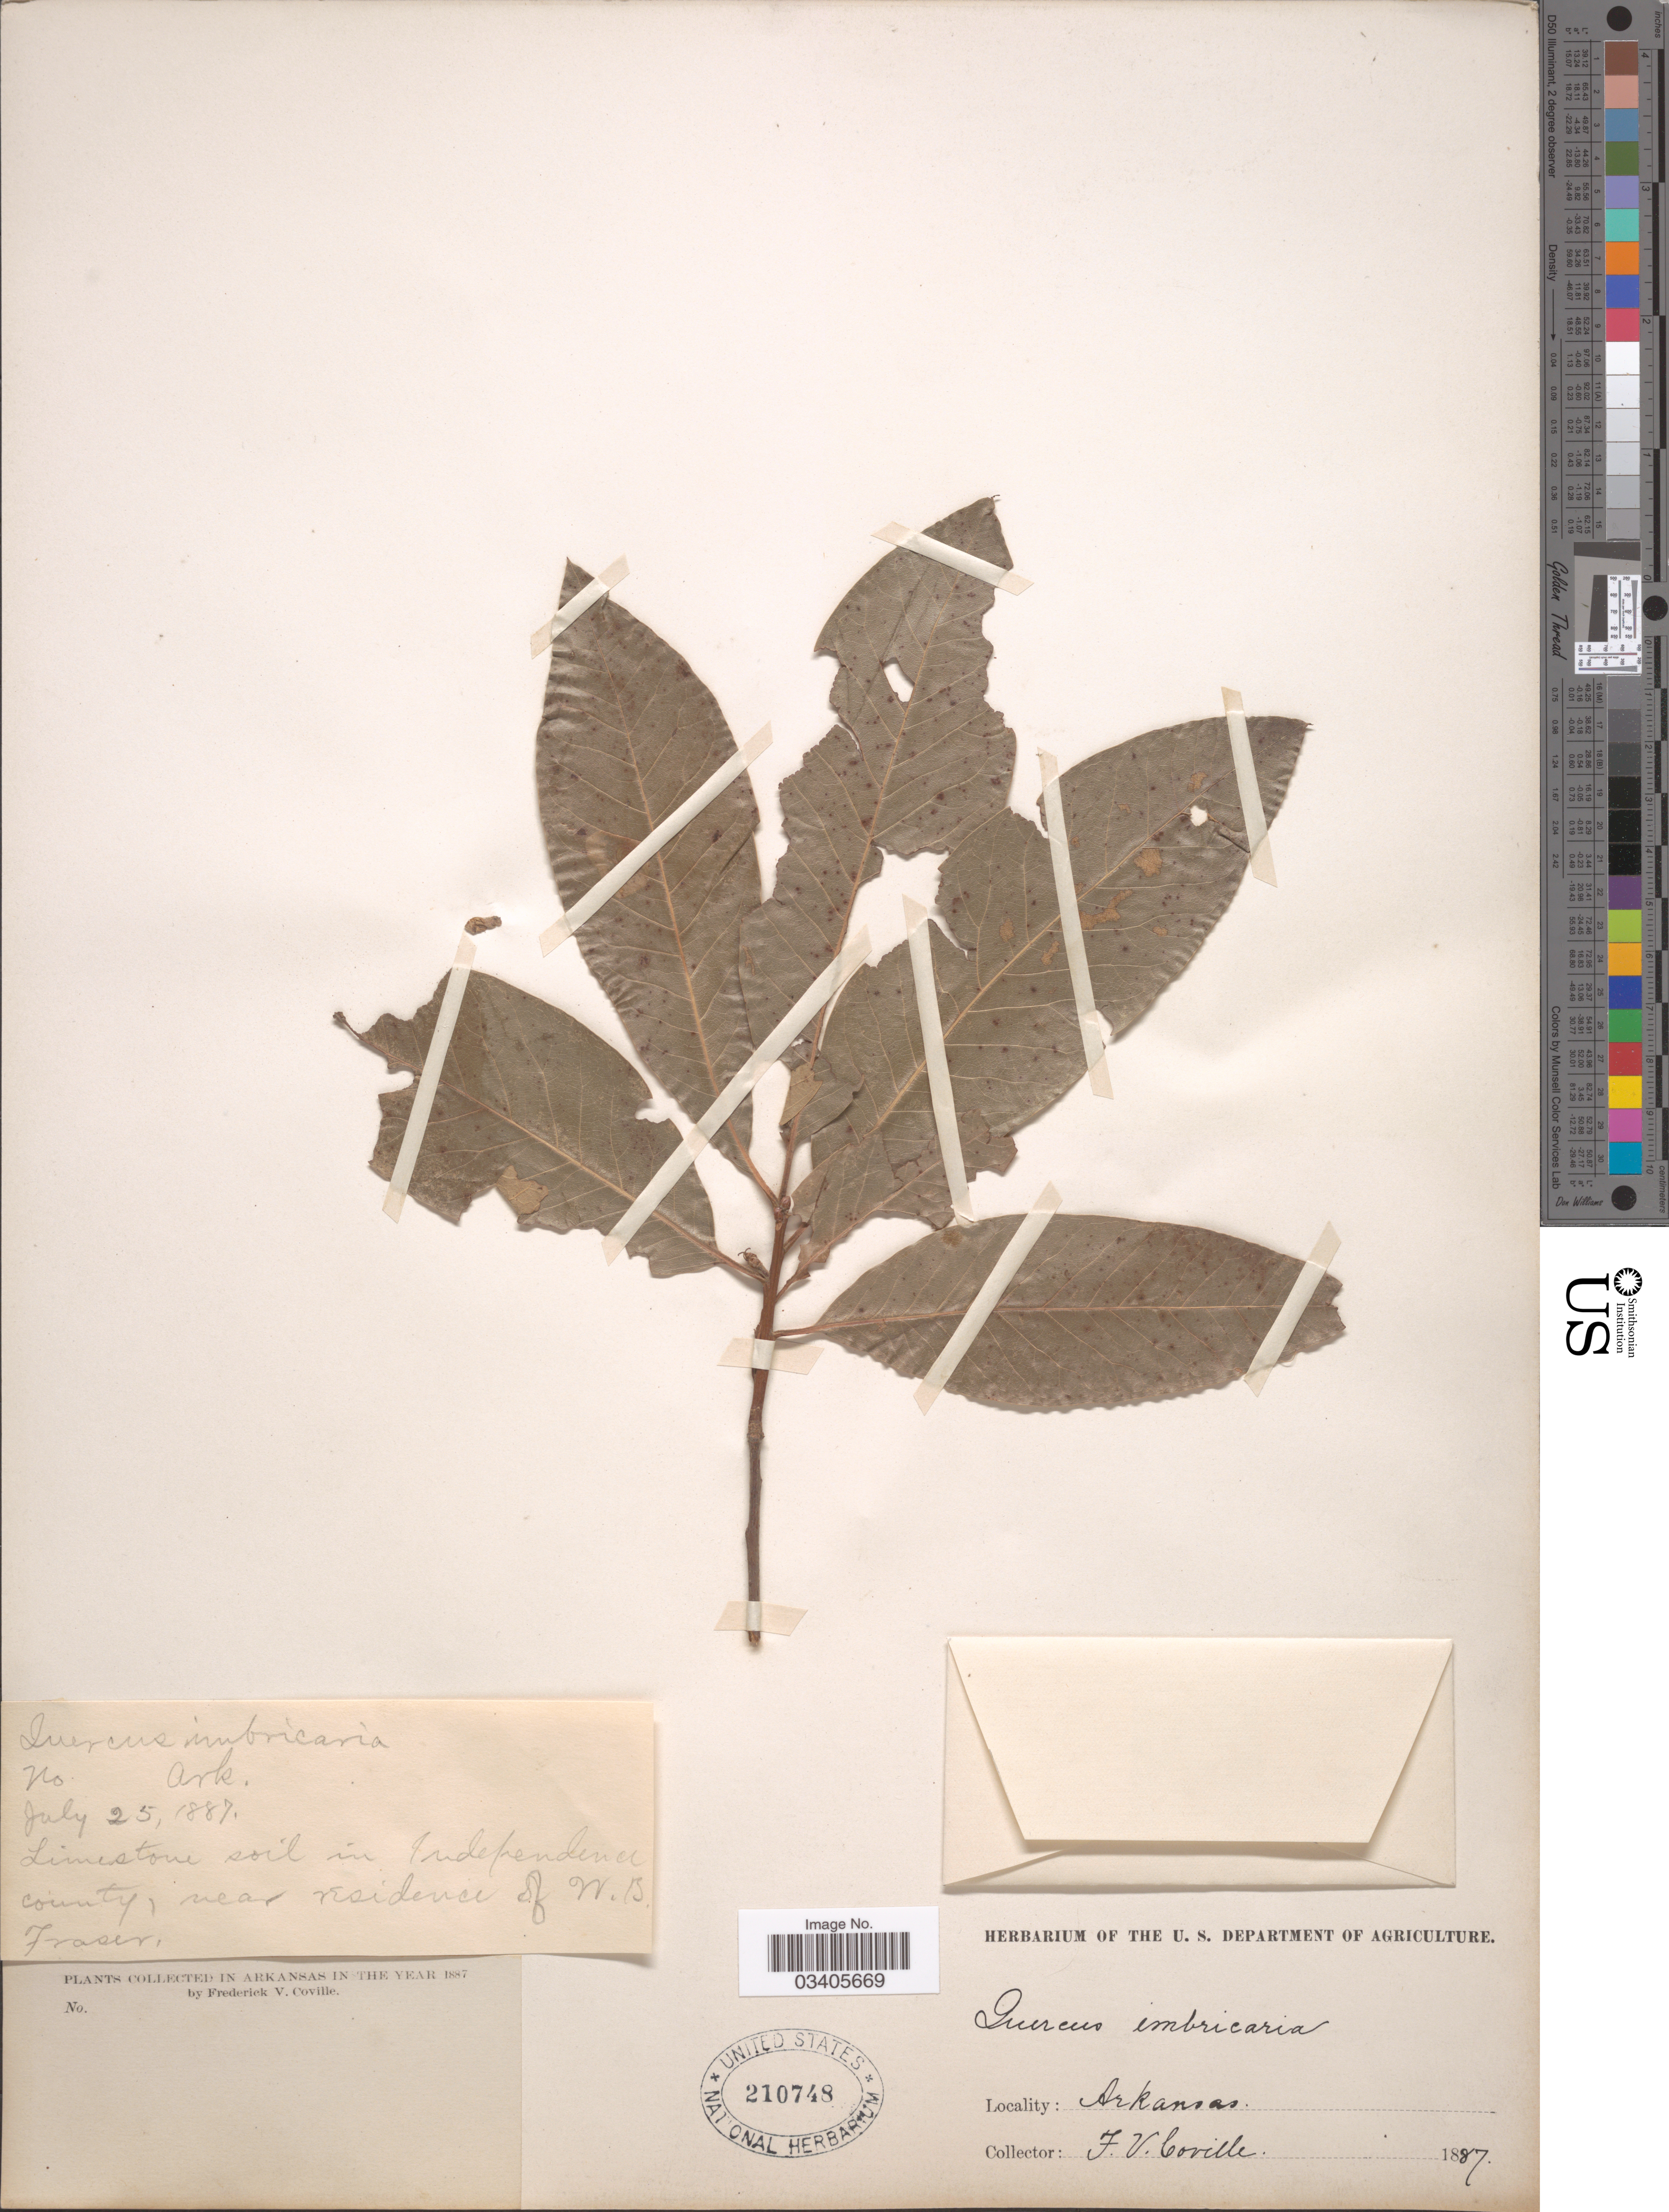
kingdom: Plantae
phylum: Tracheophyta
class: Magnoliopsida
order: Fagales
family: Fagaceae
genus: Quercus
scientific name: Quercus imbricaria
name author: Michx.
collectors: F. V. Coville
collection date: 1887-07-25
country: United States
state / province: Arkansas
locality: Limestone soil in Independence county, near residence of W.B. Fraser.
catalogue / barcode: US 210748